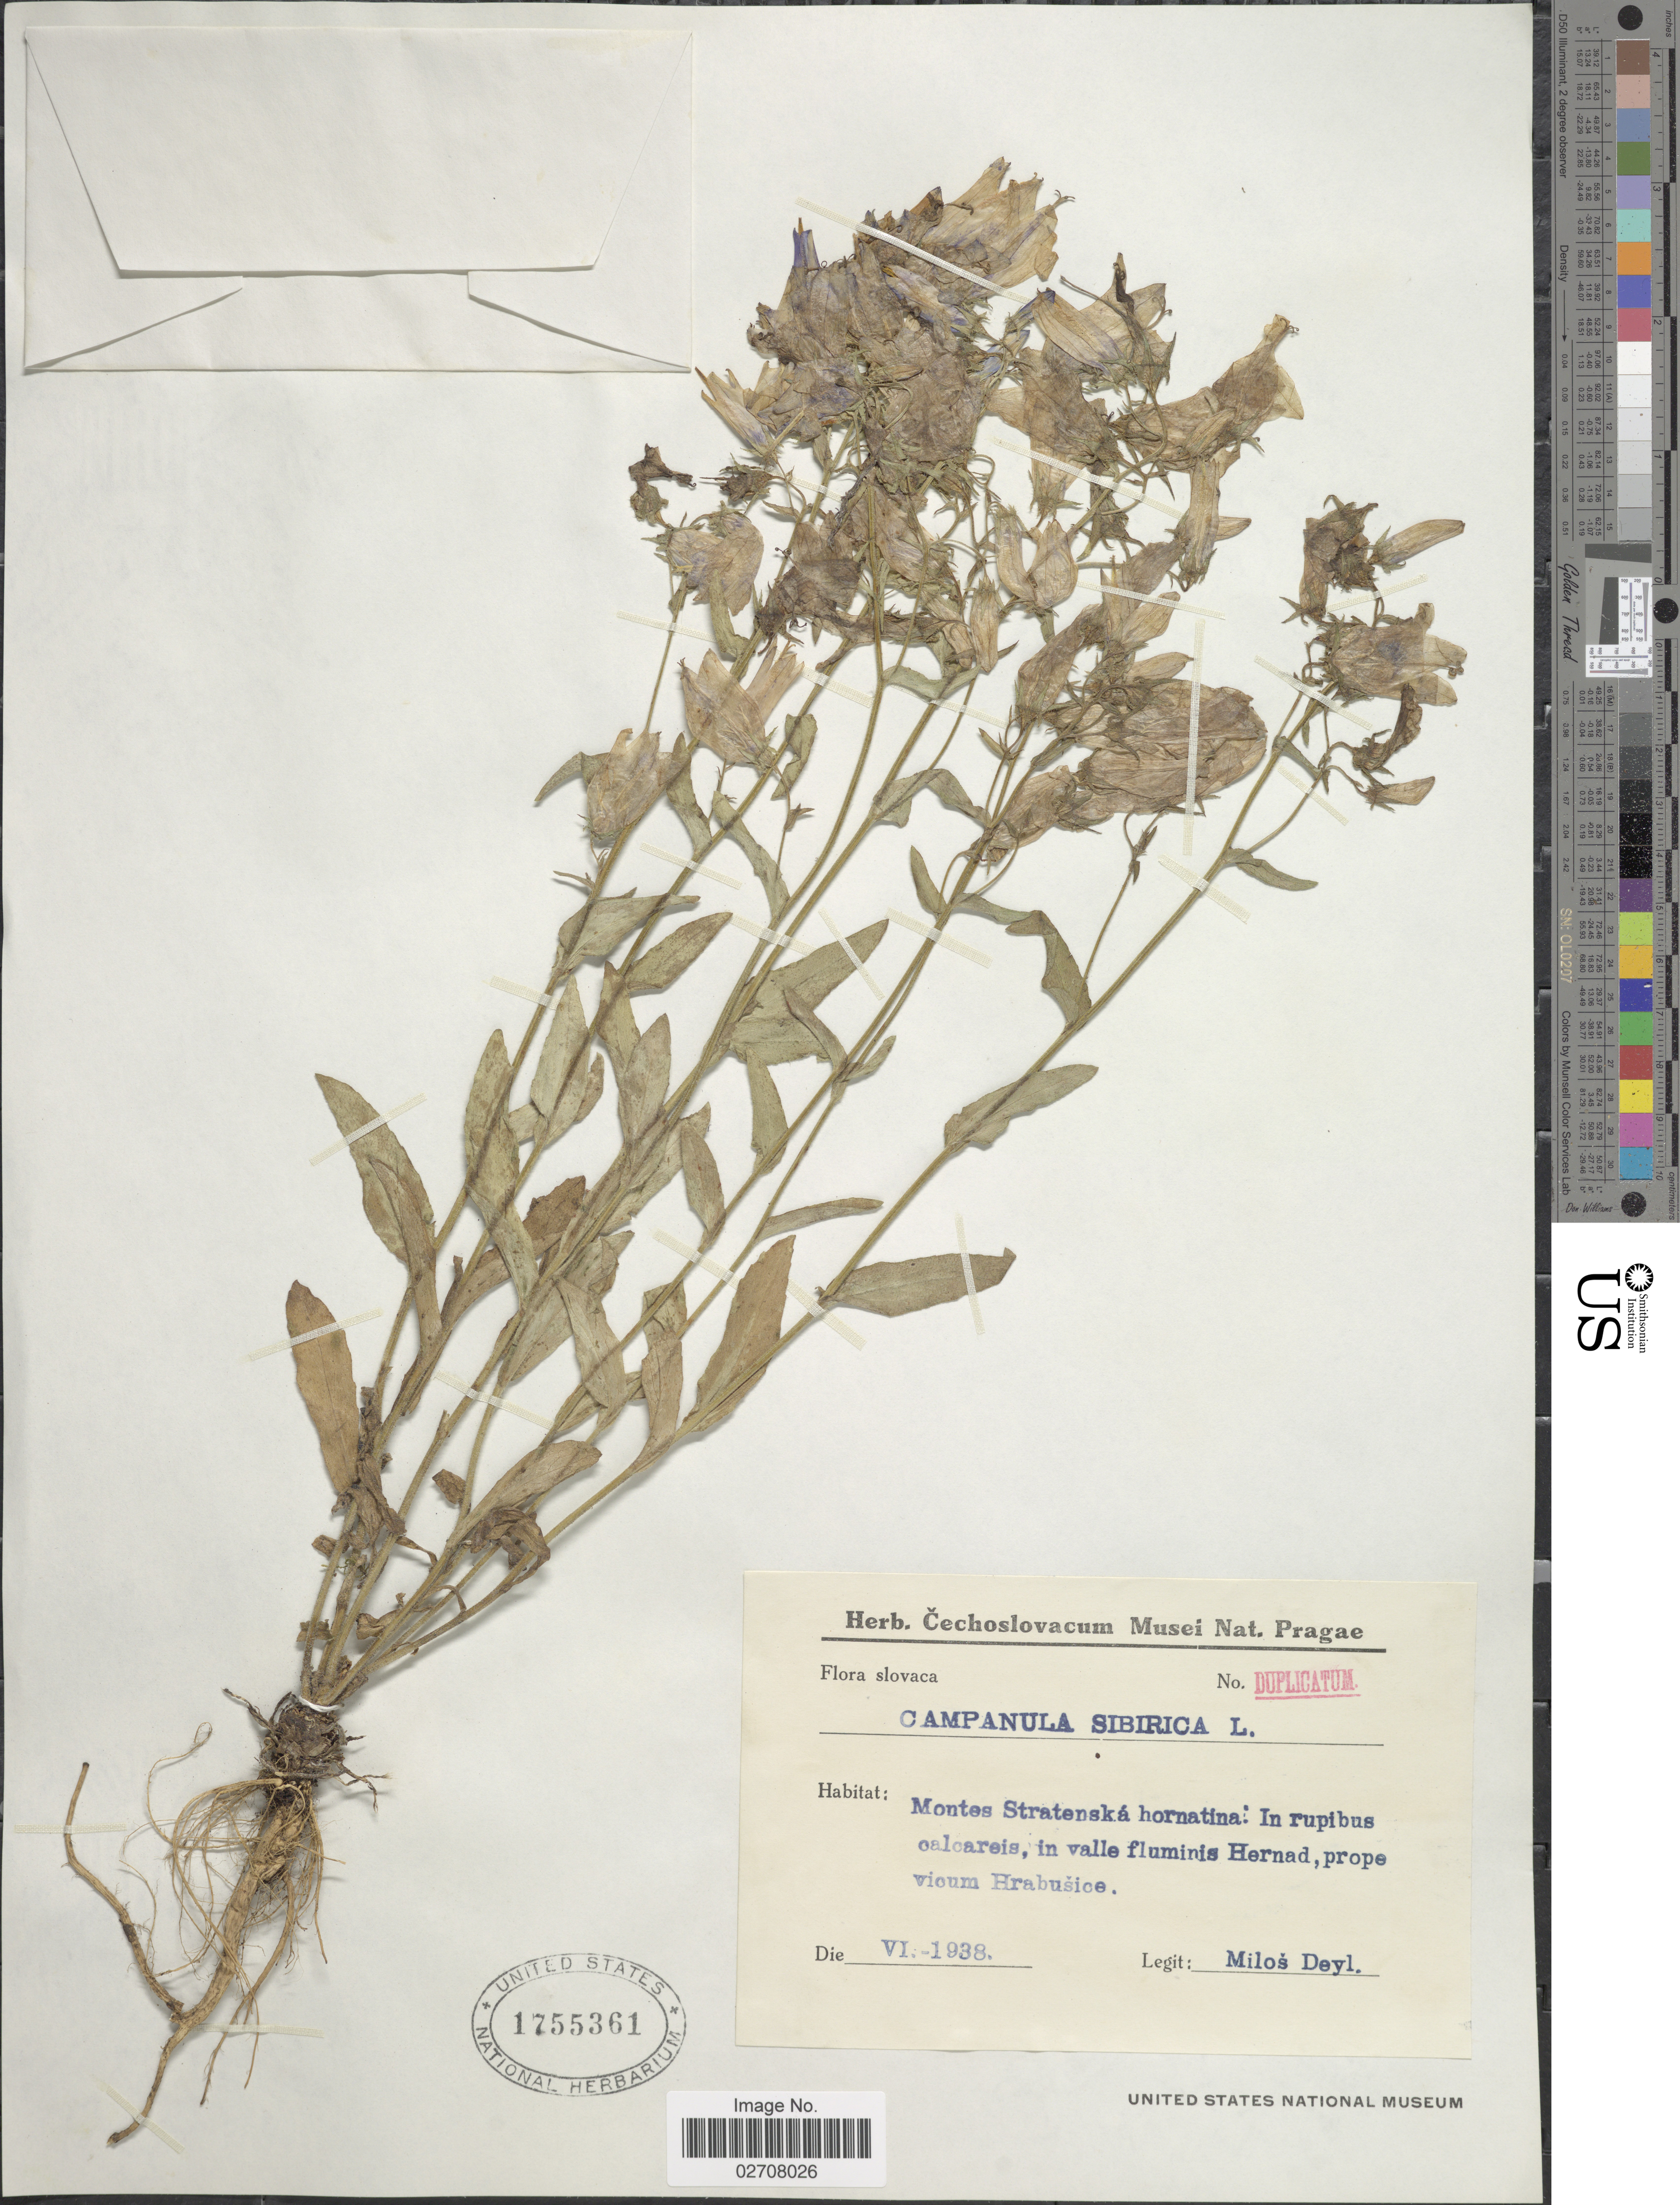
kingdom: Plantae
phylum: Tracheophyta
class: Magnoliopsida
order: Asterales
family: Campanulaceae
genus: Campanula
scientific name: Campanula sibirica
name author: L.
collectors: M. Deyl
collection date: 1938-06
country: Slovakia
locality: Montes Stratenska hornatina; In rupibus calcareis, in valle fluminis Hernad, prope vicum Hrabusice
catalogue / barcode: US 1755361